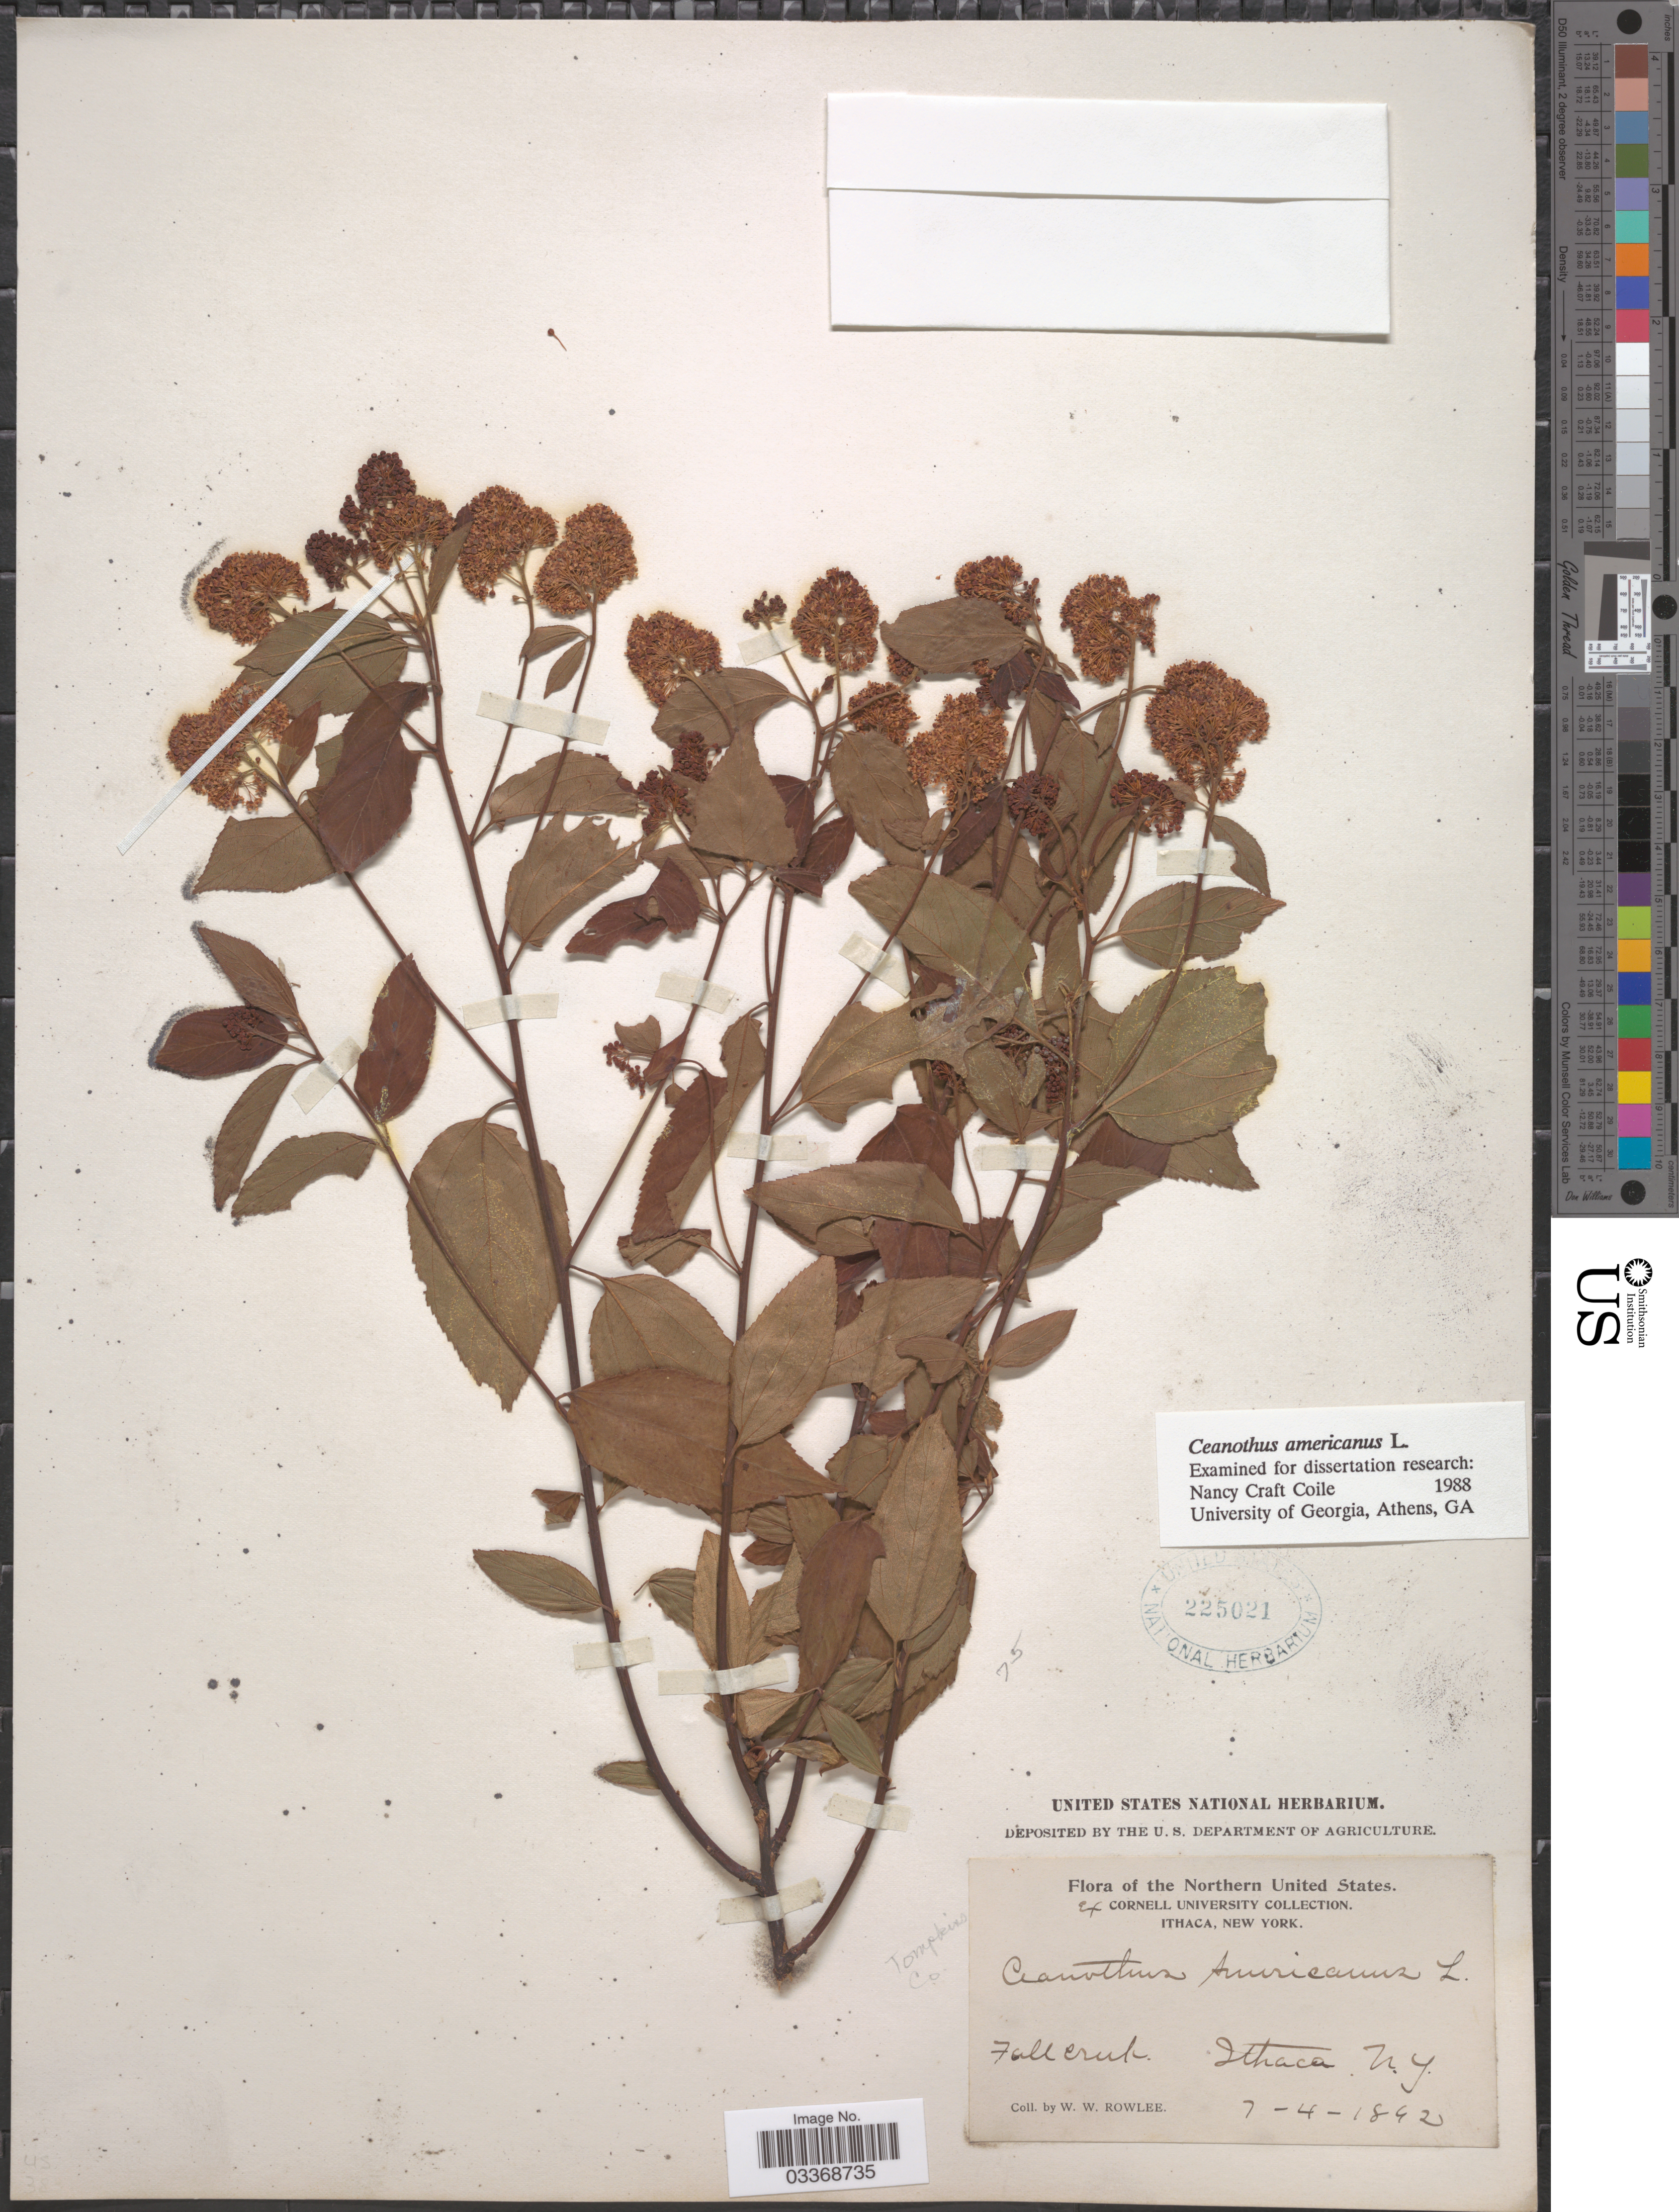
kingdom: Plantae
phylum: Tracheophyta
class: Magnoliopsida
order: Rosales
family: Rhamnaceae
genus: Ceanothus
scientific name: Ceanothus americanus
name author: L.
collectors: W. W. Rowlee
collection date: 1892-07-04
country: United States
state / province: New York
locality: Northern United States. Tompkins Co. Ithaca.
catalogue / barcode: US 225021